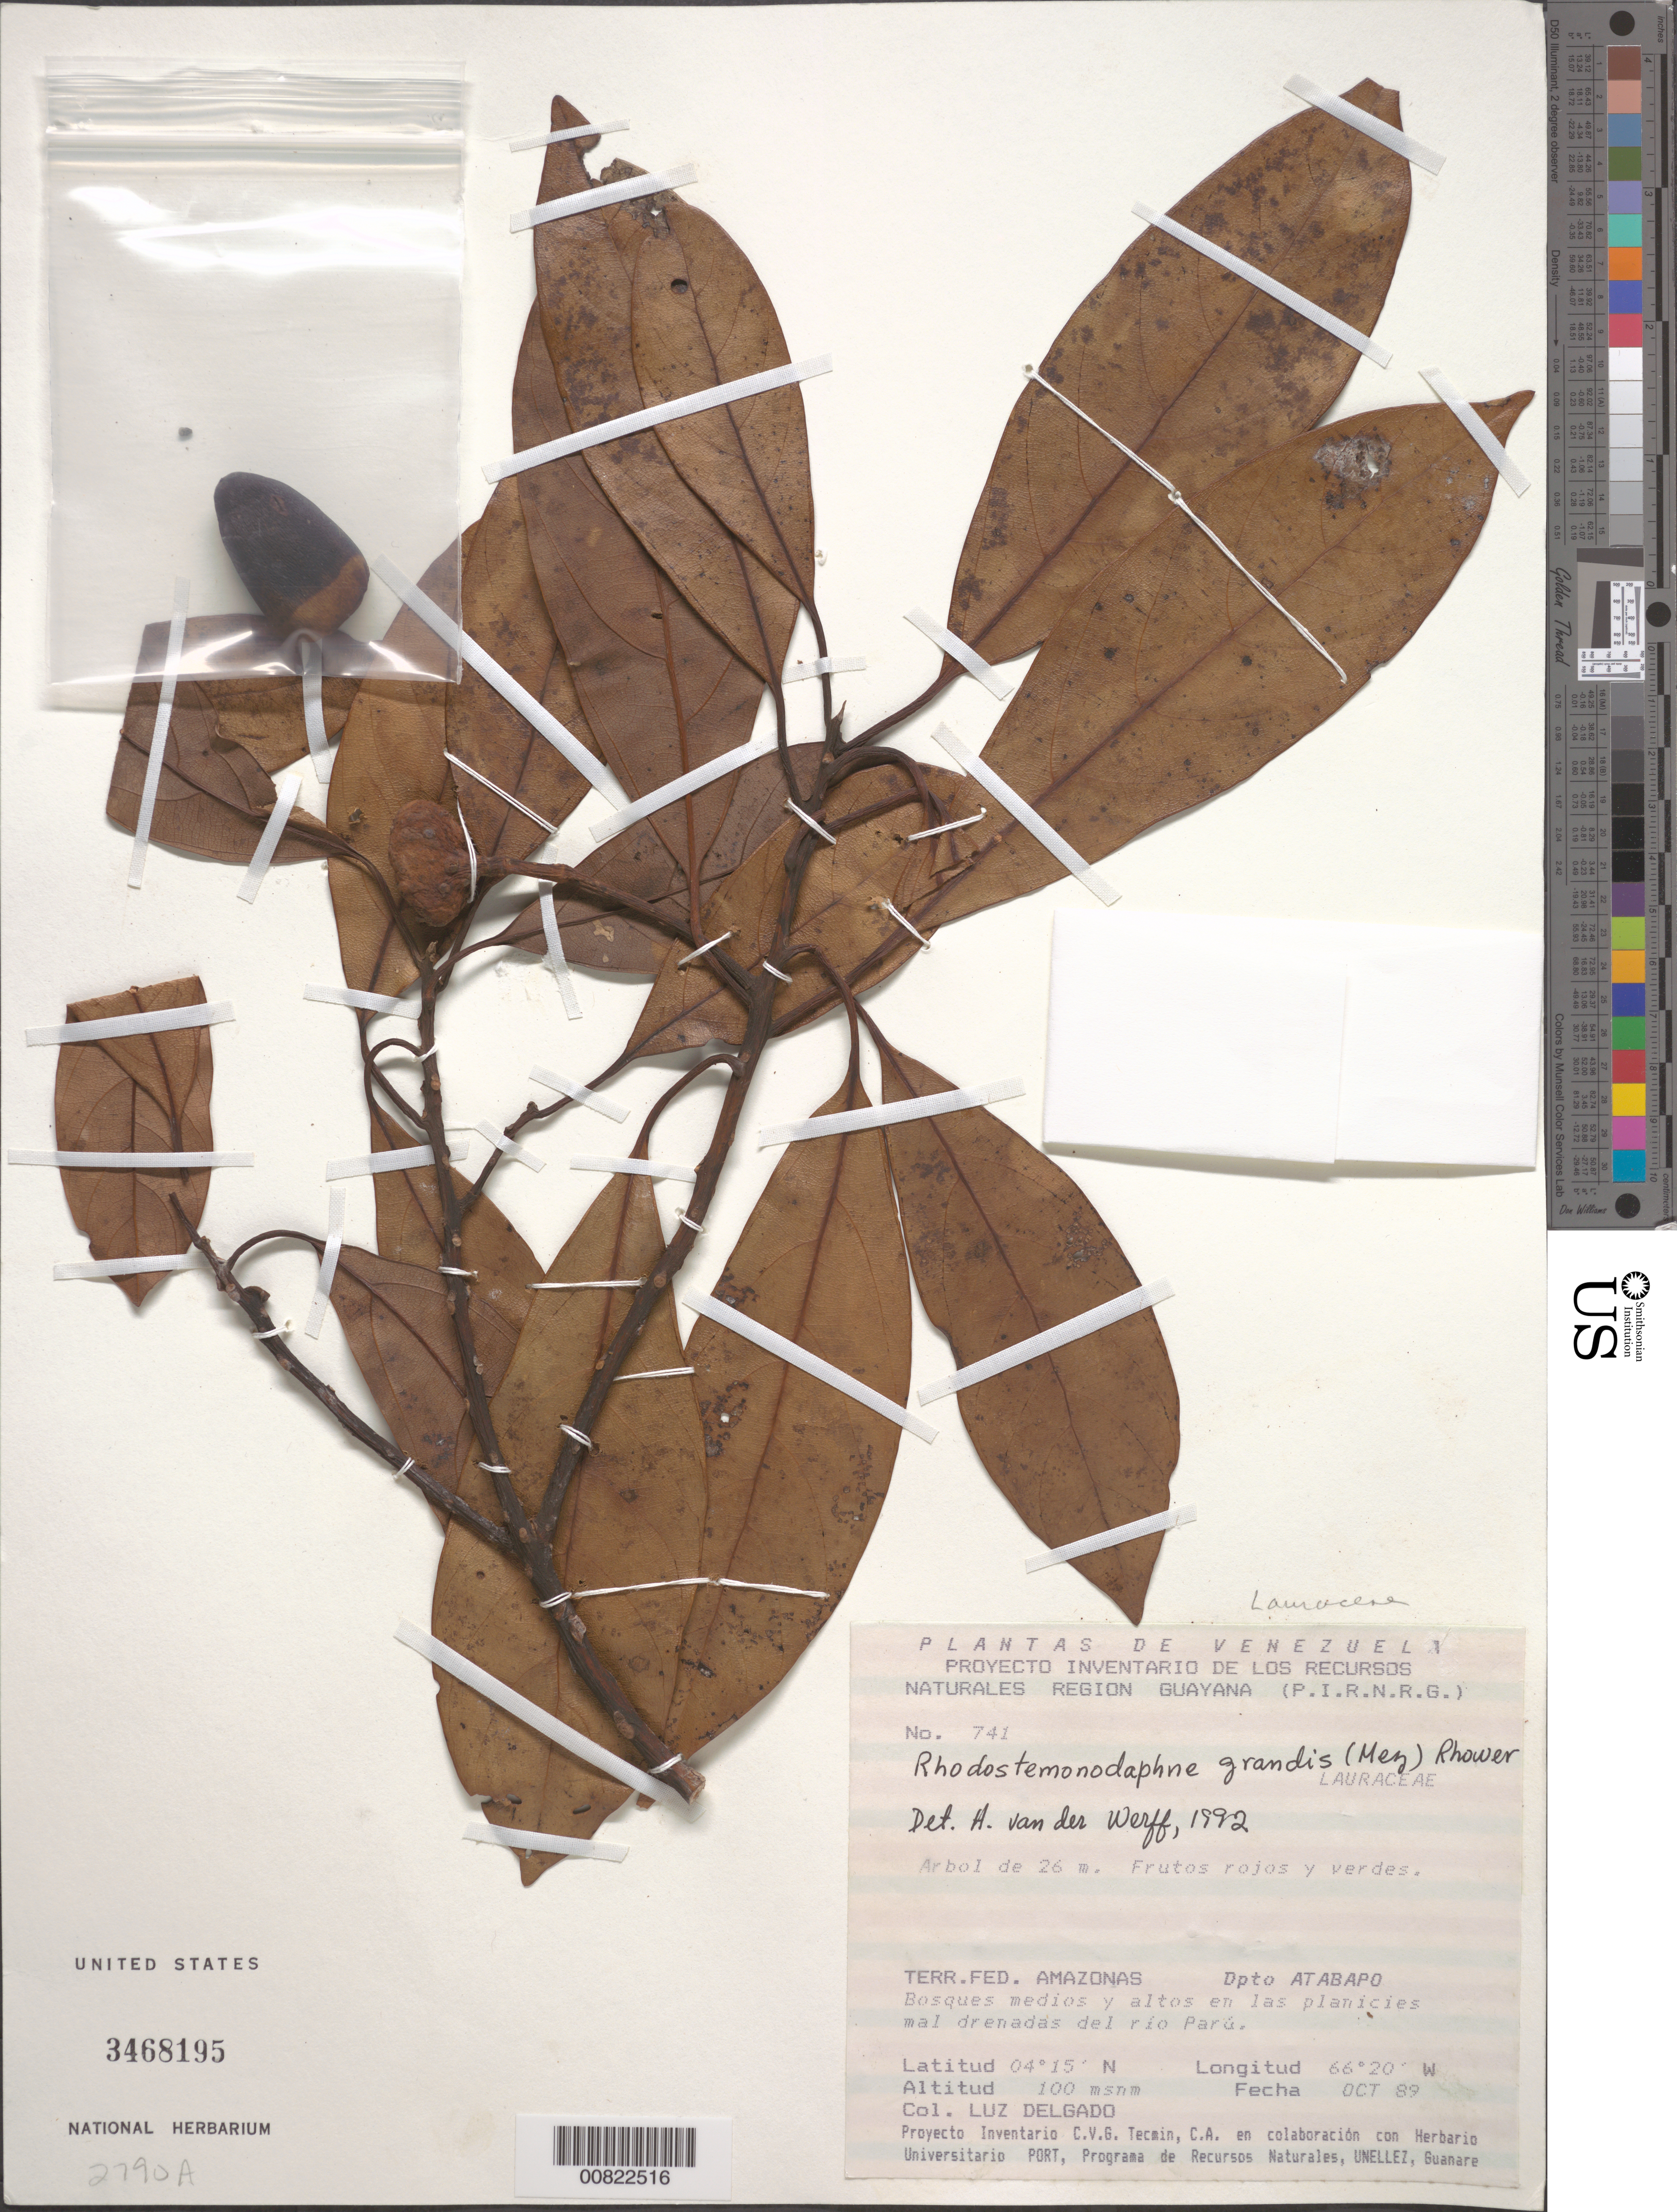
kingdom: Plantae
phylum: Tracheophyta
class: Magnoliopsida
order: Laurales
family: Lauraceae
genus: Rhodostemonodaphne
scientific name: Rhodostemonodaphne grandis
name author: (Mez) Rohwer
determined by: van der Werff, H., (MO), Missouri Botanical Garden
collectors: L. Delgado V.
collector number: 741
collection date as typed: Sep-89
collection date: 1989-09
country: Venezuela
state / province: Amazonas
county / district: Atabapo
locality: Río Parú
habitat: Bosques medios y altos en las planicies mal drenadas del río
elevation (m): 100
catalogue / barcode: US 3468195